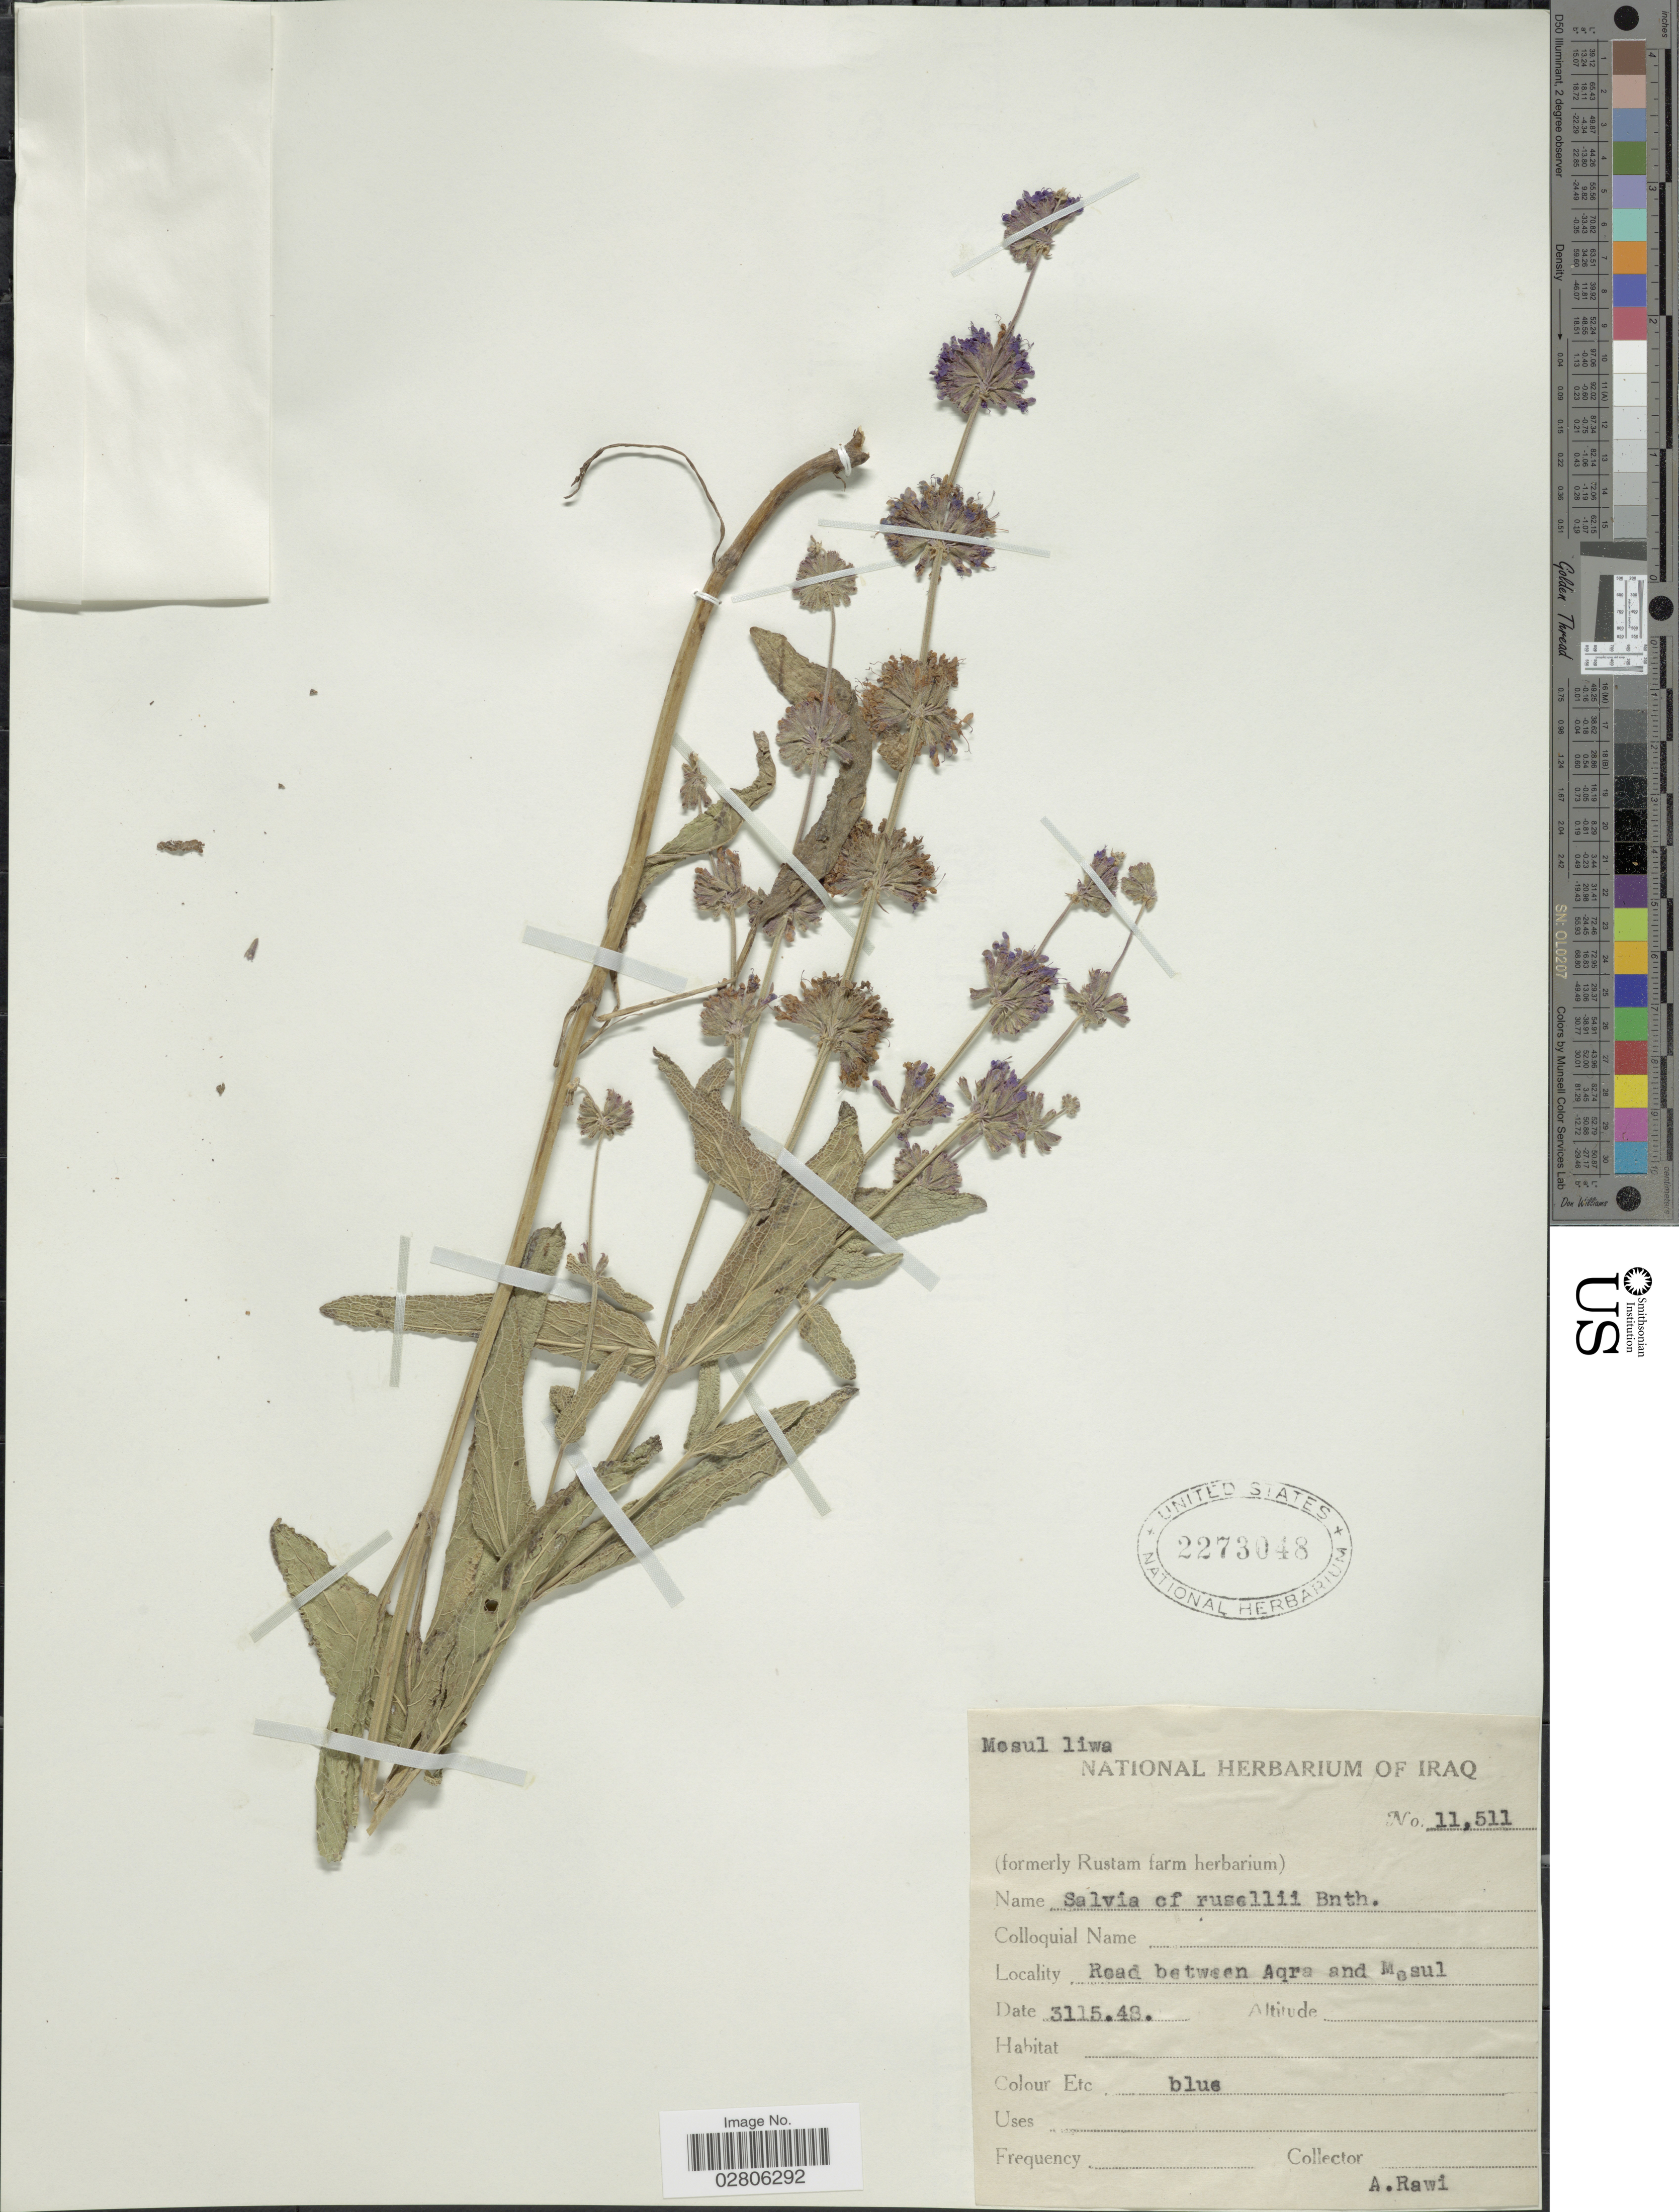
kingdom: Plantae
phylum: Tracheophyta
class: Magnoliopsida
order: Lamiales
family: Lamiaceae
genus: Salvia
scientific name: Salvia russellii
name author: Benth.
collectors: A. Rawi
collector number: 11511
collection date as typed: Transcribed d/m/y: 31/5/48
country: Iraq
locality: Mesul liwa. Road between Aqra and Mesul.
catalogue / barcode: US 2273048